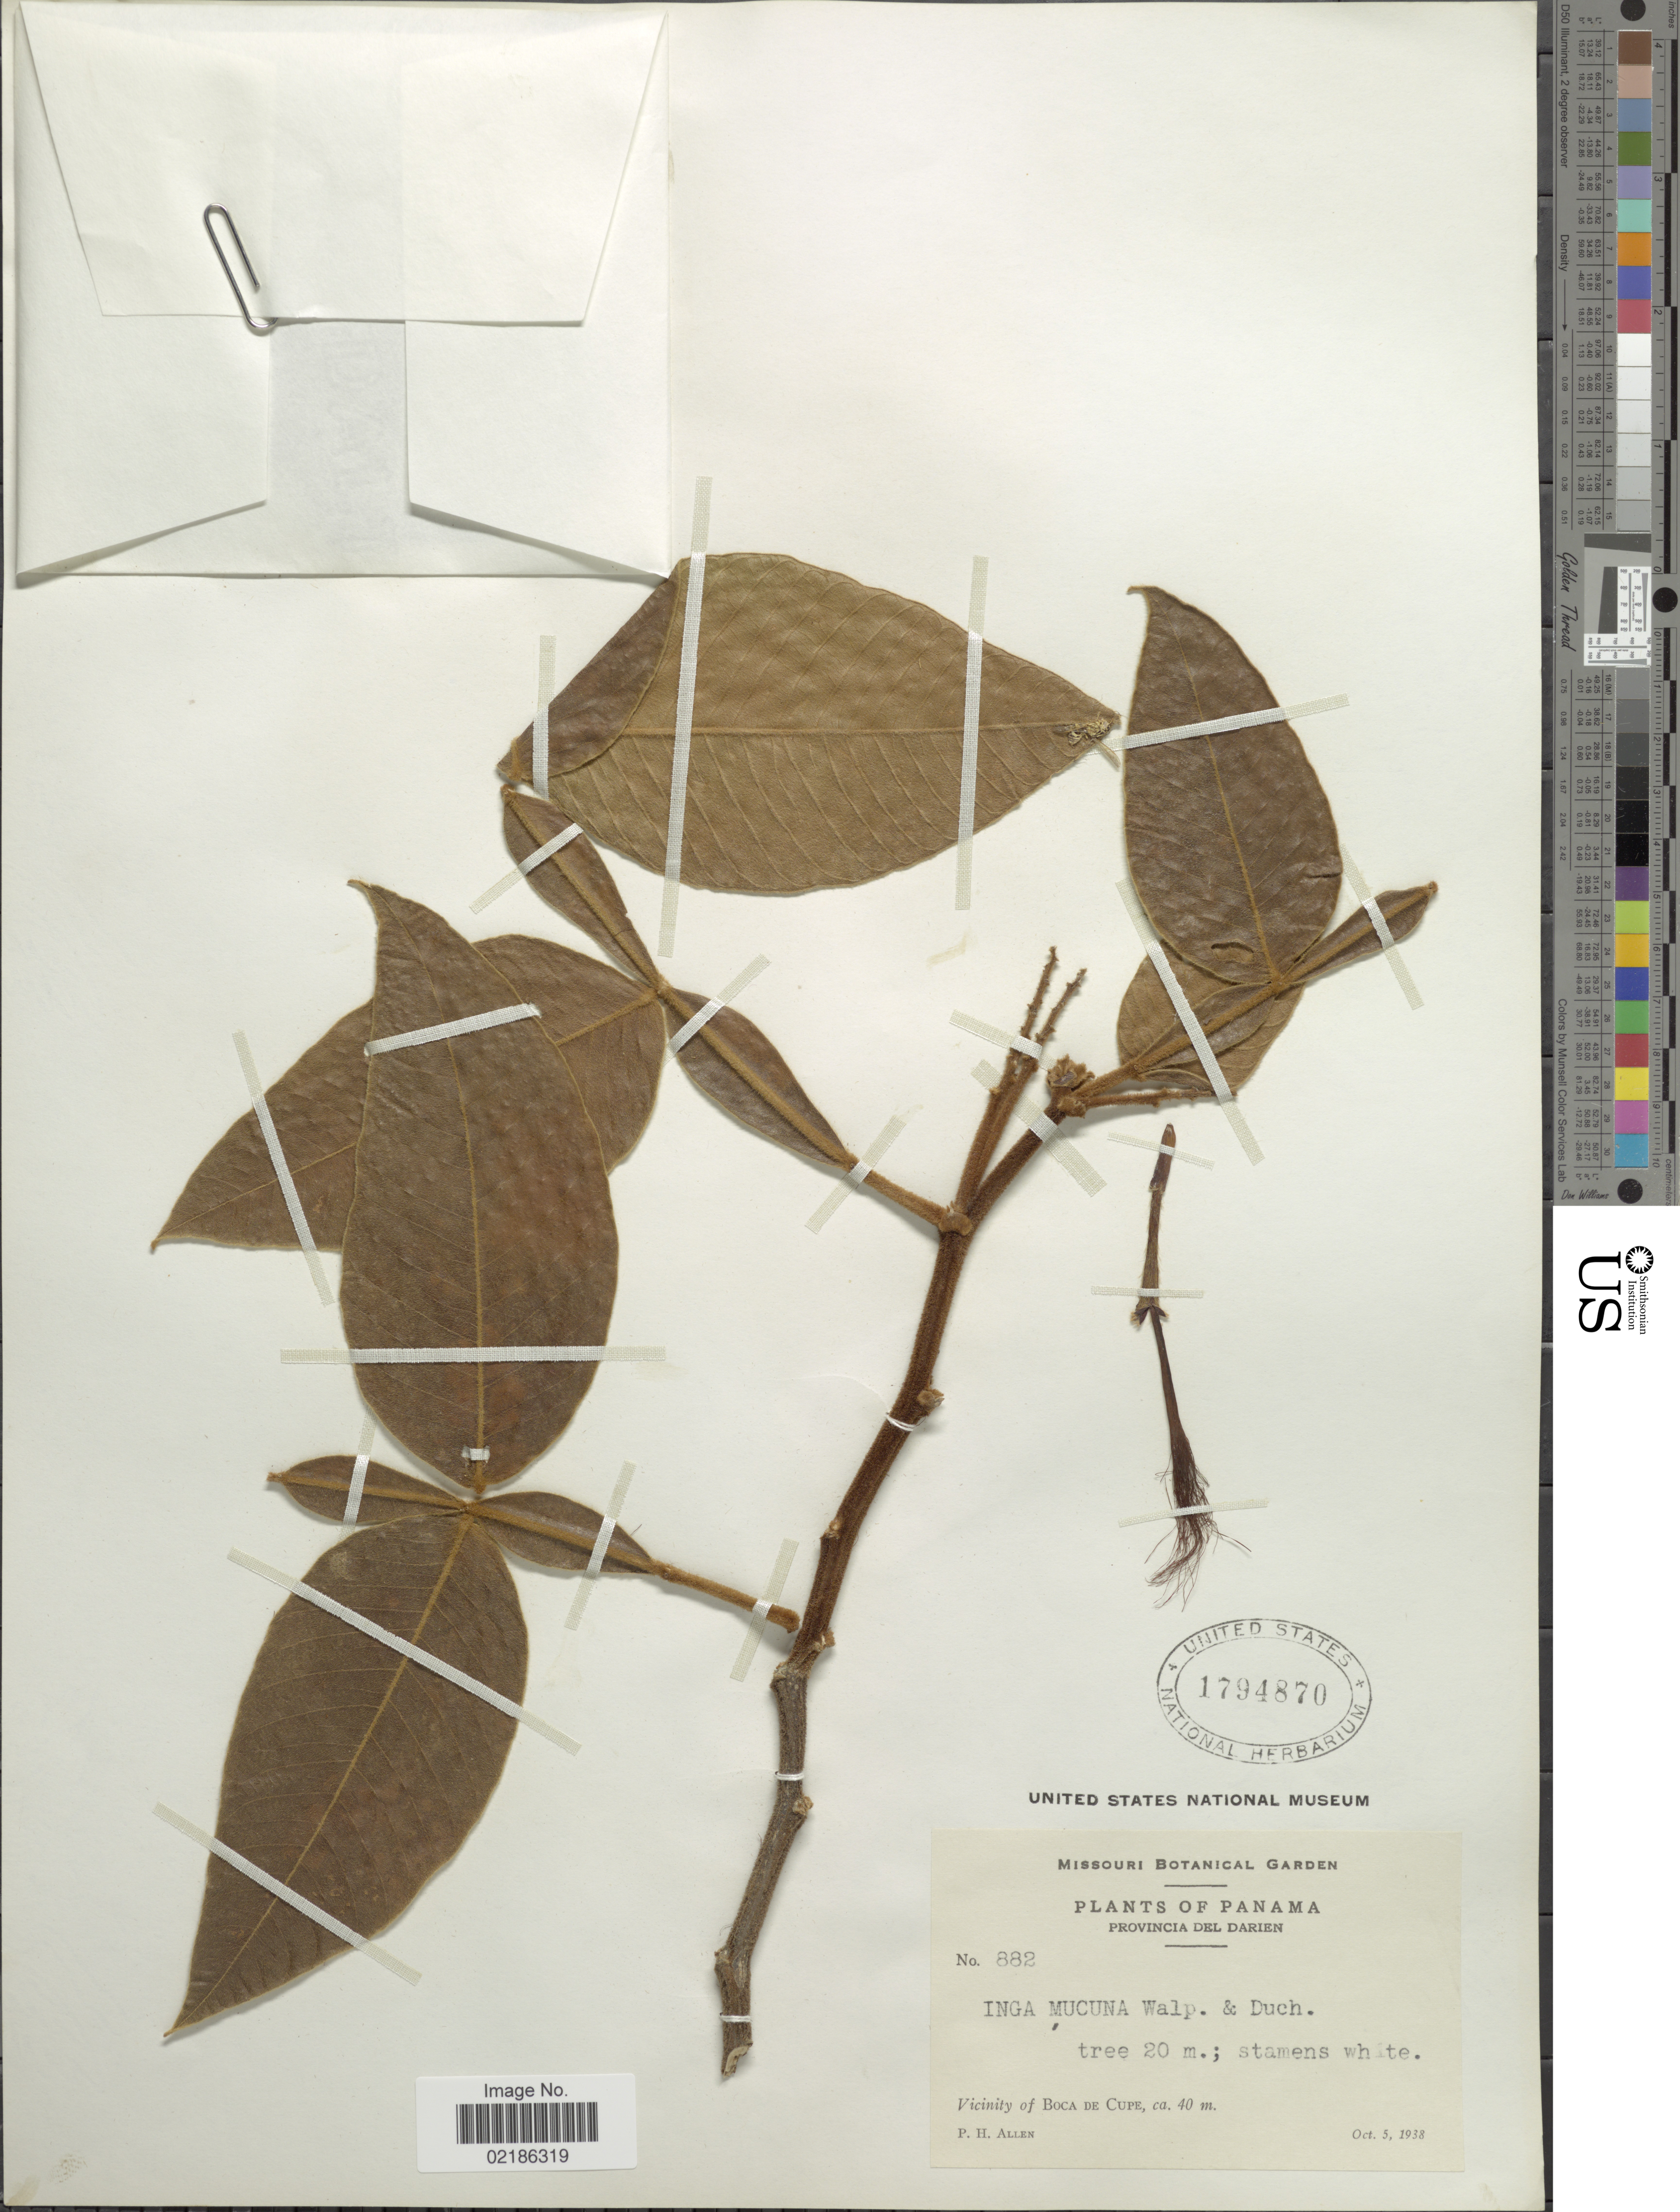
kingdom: Plantae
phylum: Tracheophyta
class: Magnoliopsida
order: Fabales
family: Fabaceae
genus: Inga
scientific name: Inga mucuna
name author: Walp.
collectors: P. H. Allen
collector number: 882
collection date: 1938-10-05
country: Panama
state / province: Darién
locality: Vicinity of Boca de Cupe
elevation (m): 40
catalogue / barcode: US 1794870